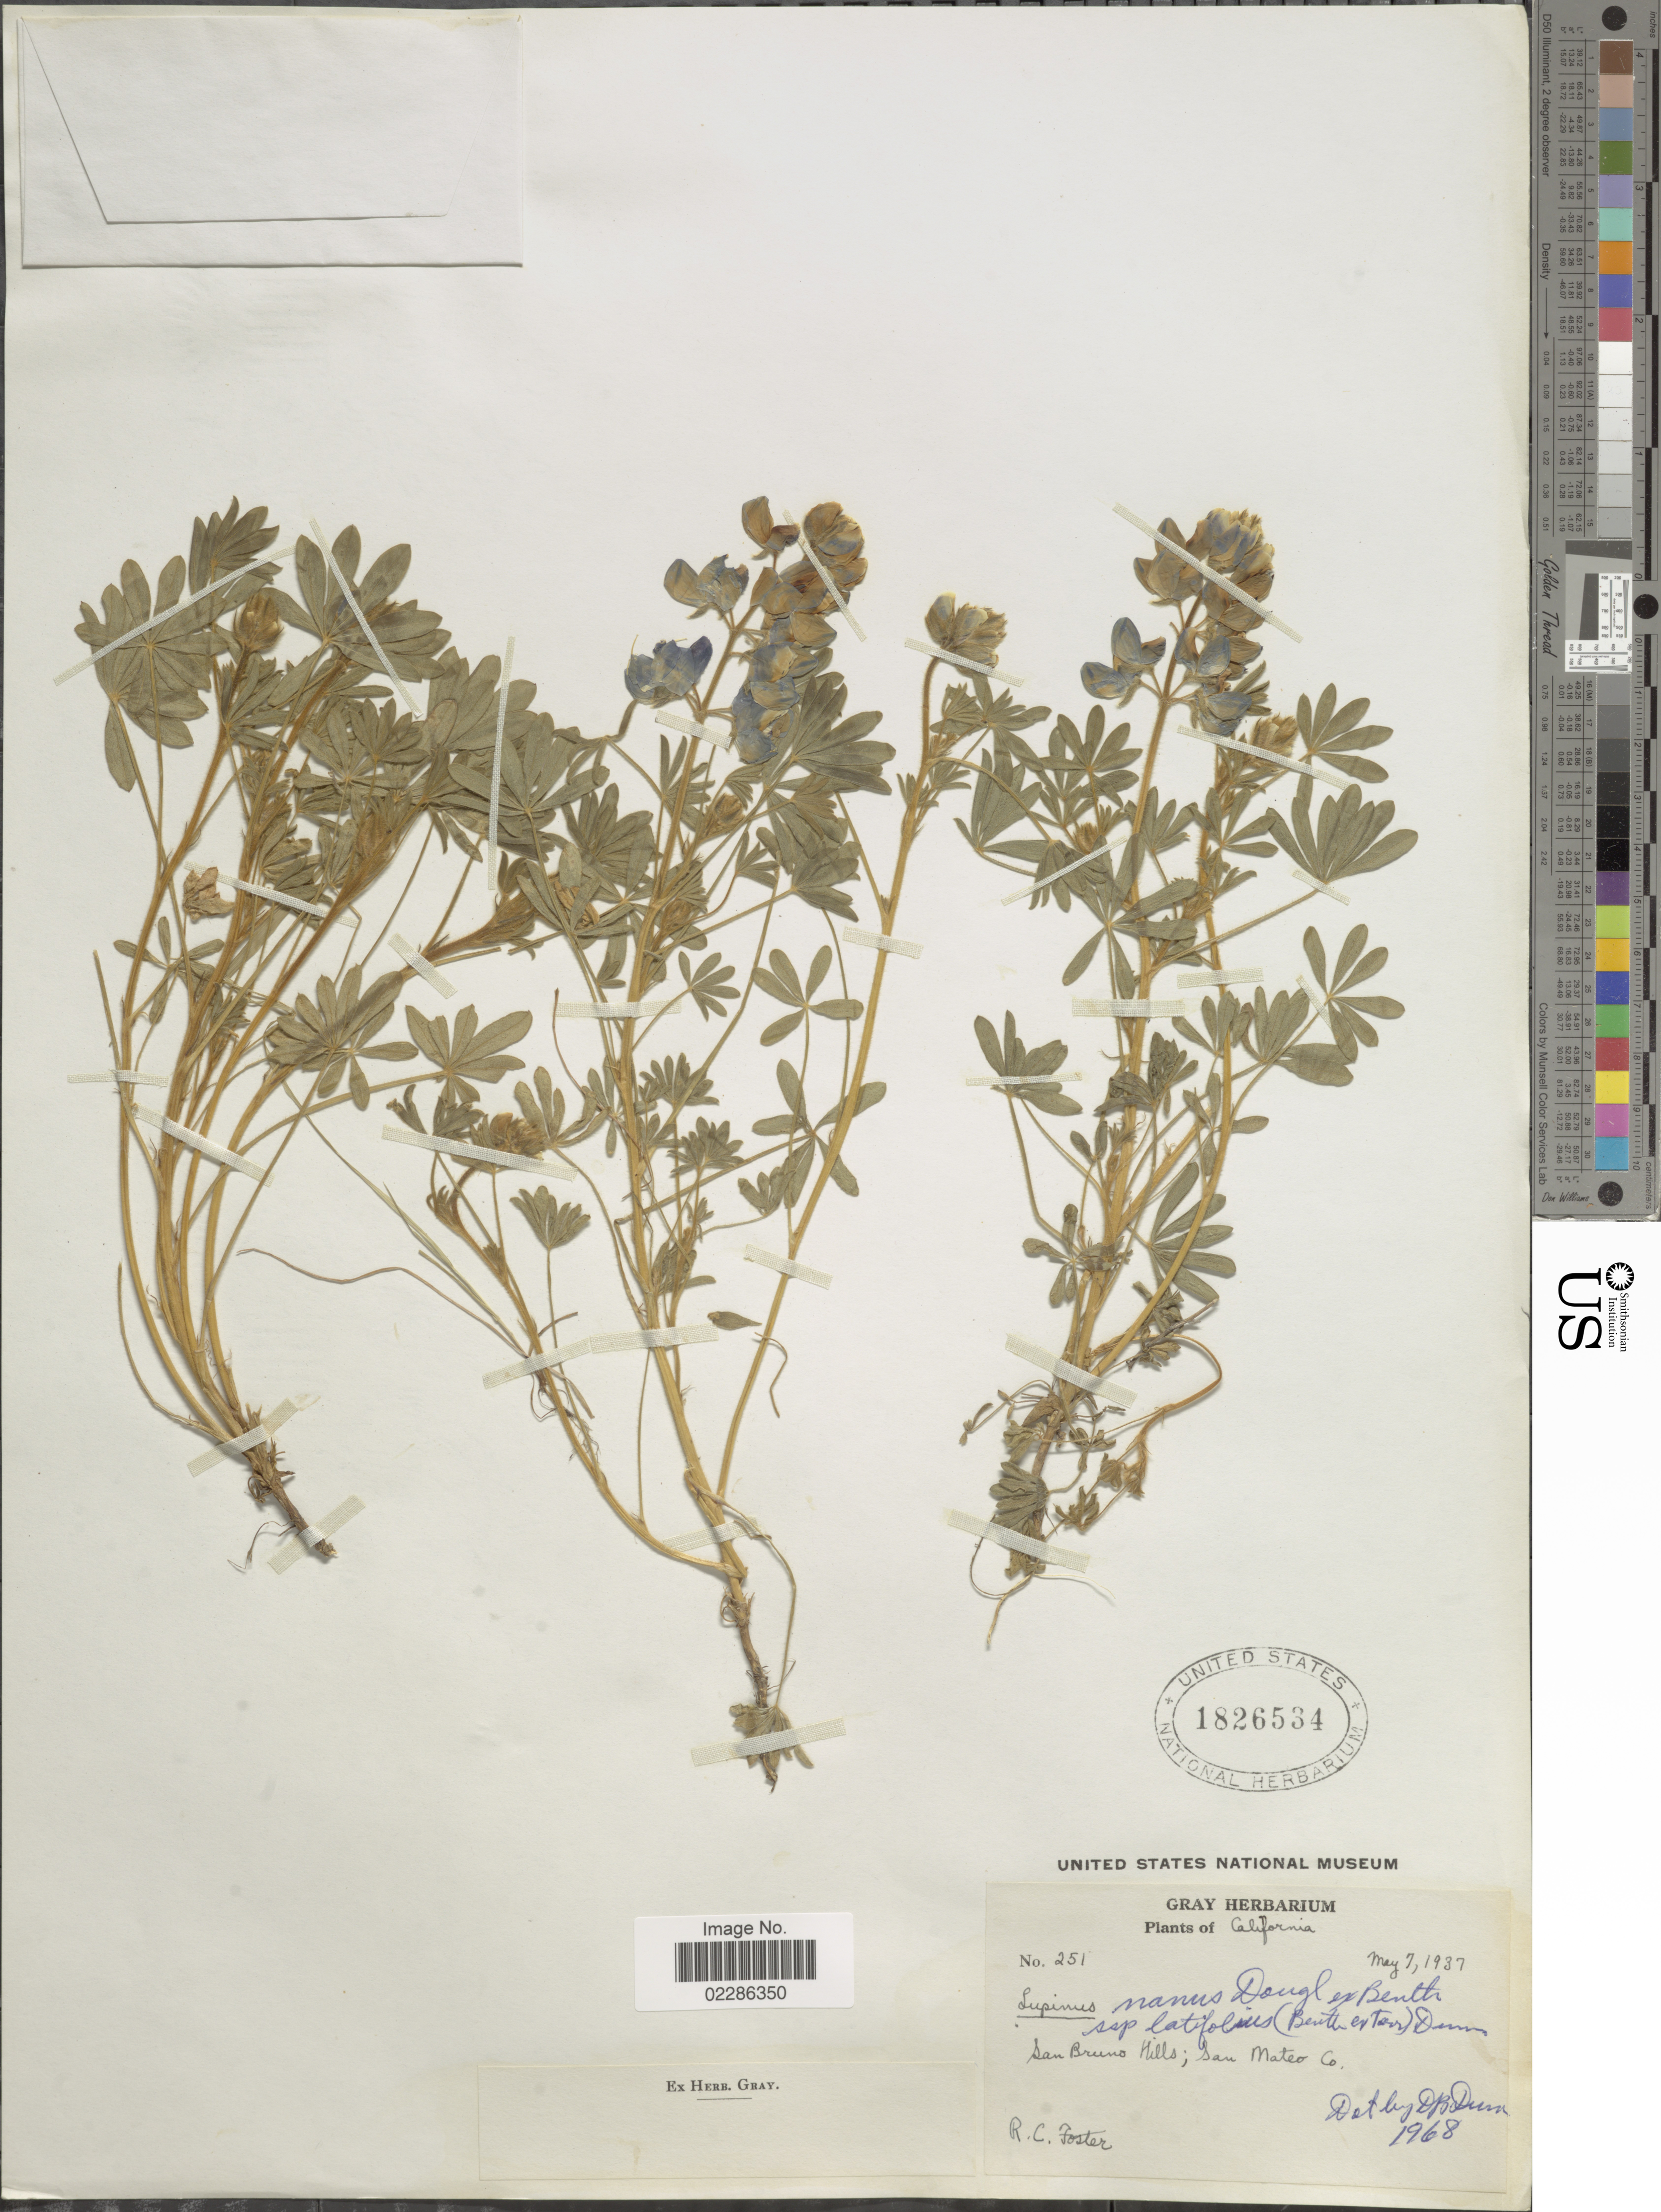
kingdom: Plantae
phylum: Tracheophyta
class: Magnoliopsida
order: Fabales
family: Fabaceae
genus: Lupinus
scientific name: Lupinus nanus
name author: Douglas ex Benth.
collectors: R. C. Foster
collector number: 251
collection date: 1937-05-07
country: United States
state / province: California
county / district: San Mateo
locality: San Bruno Hills; San Mateo Co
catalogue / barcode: US 1826534